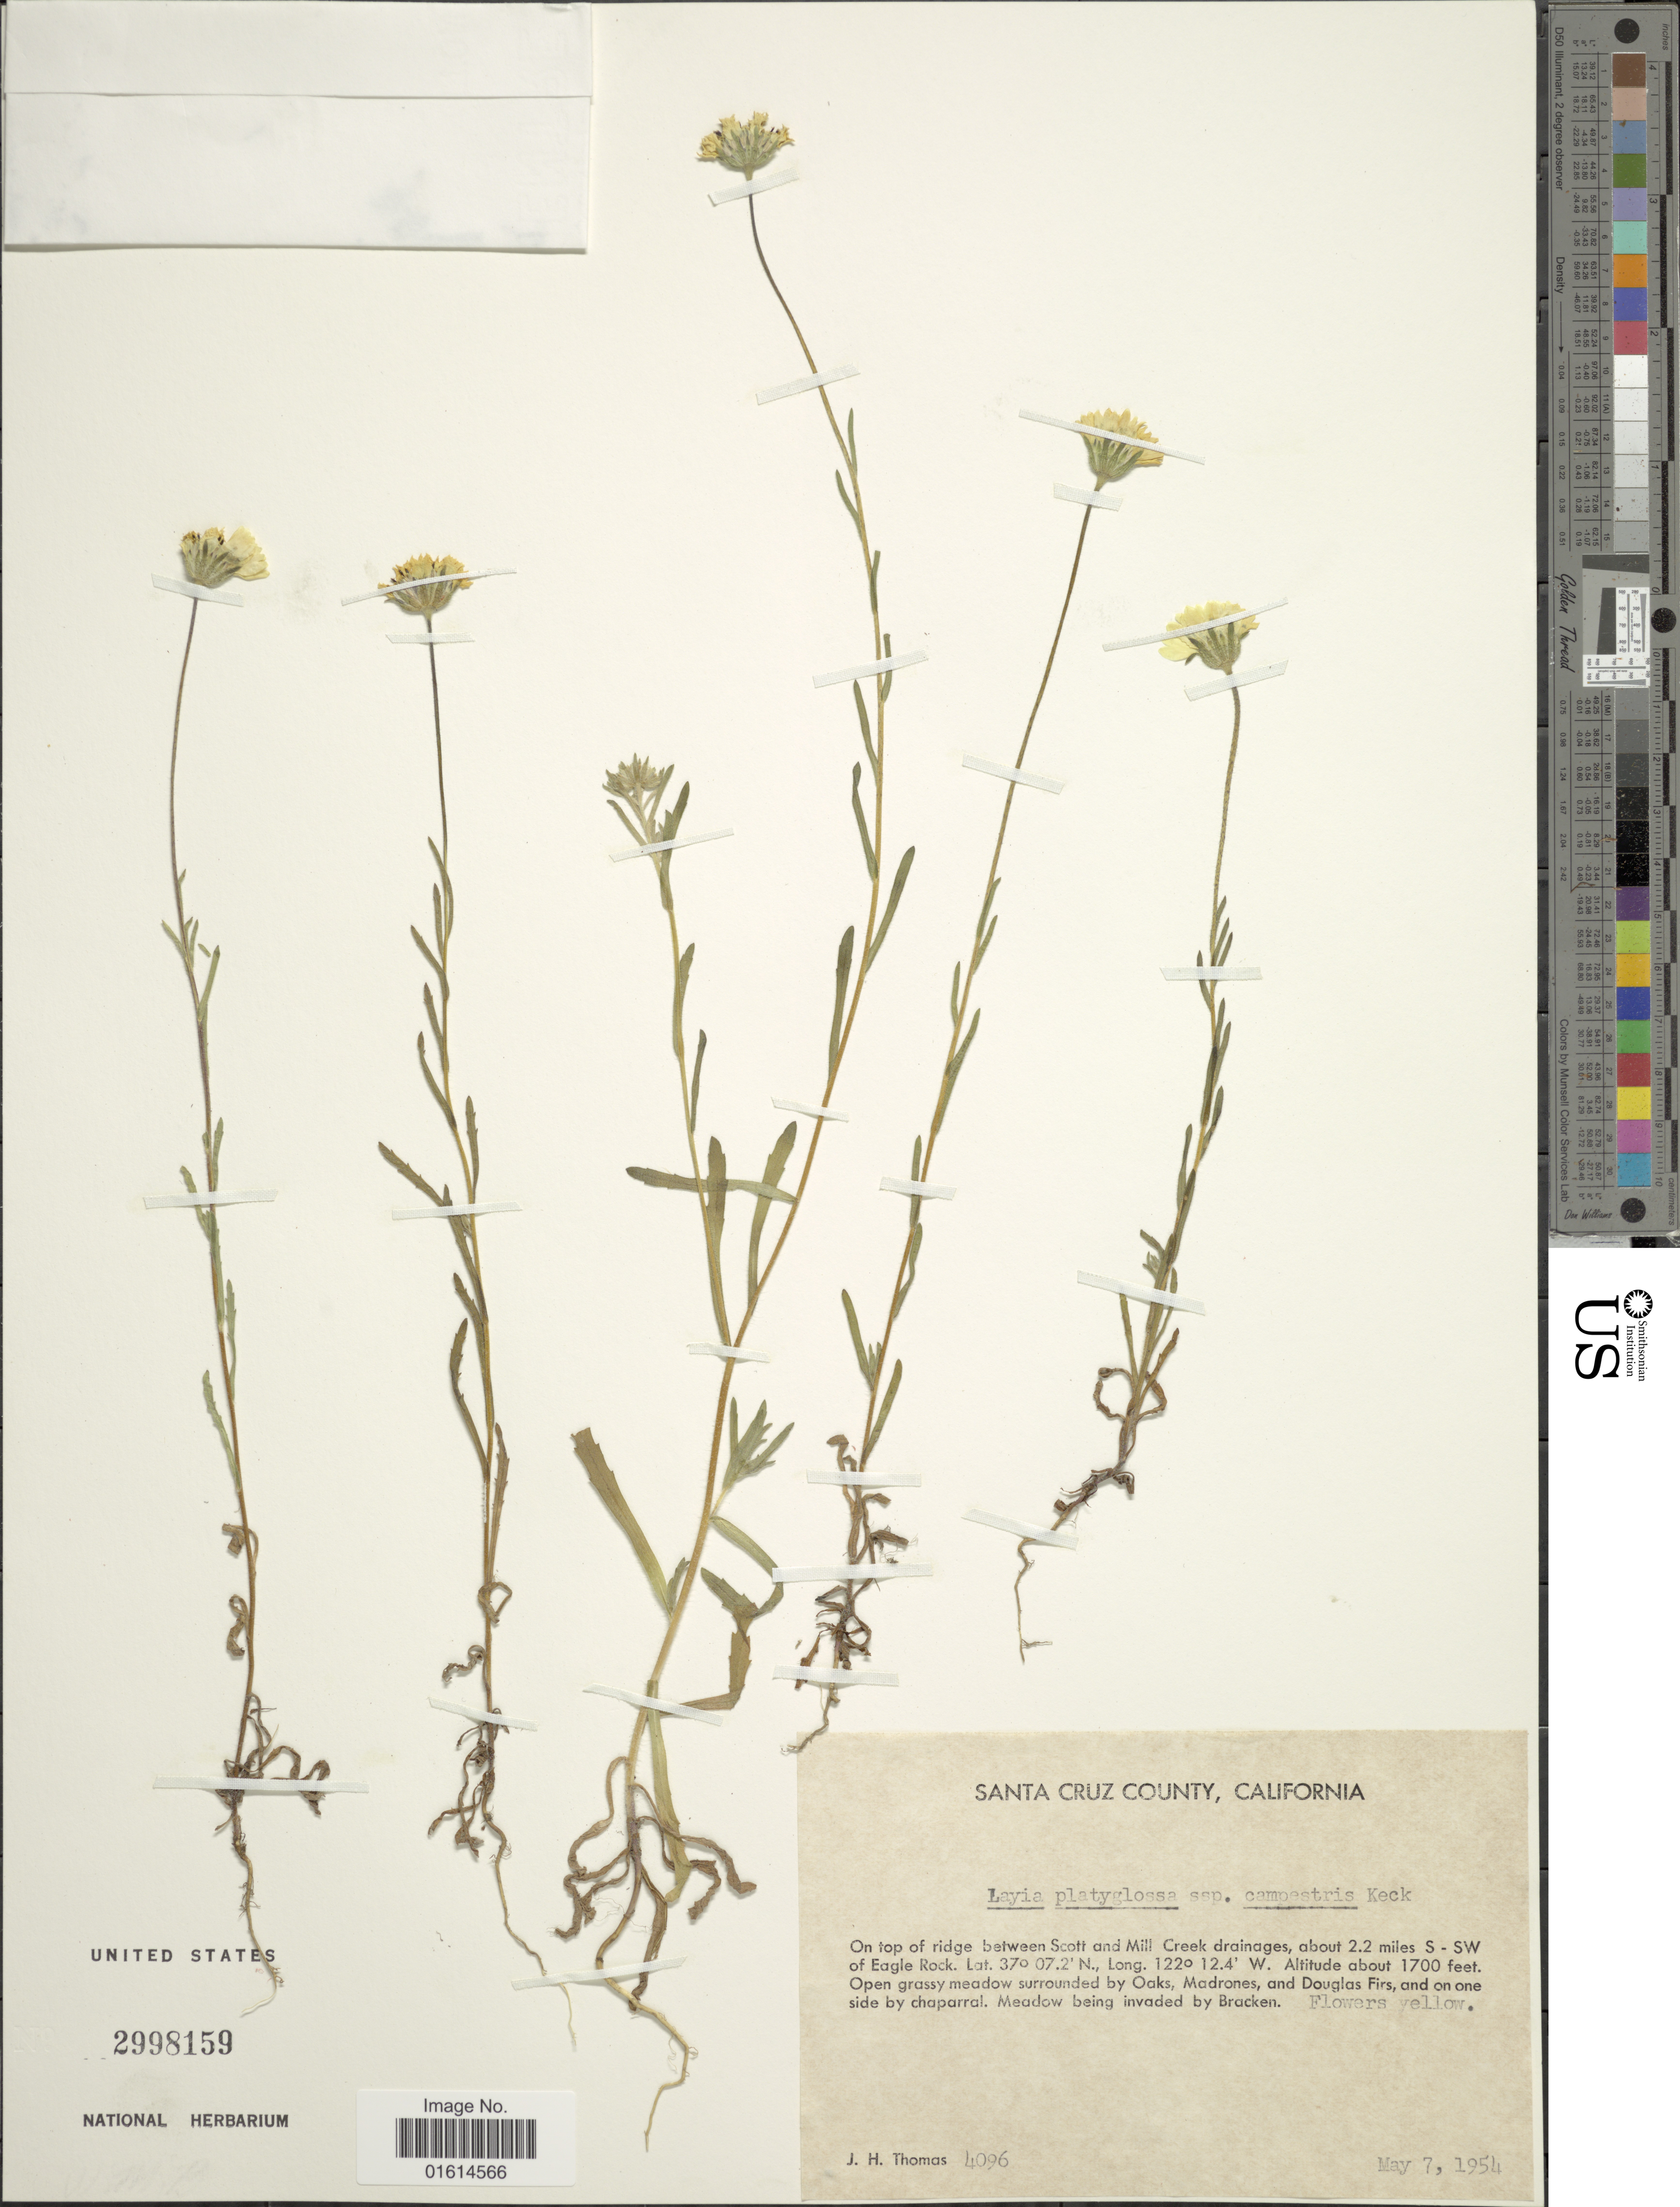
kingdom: Plantae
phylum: Tracheophyta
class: Magnoliopsida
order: Asterales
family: Asteraceae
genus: Layia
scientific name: Layia platyglossa subsp. campestris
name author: D.D. Keck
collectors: J. H. Thomas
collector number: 4096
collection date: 1954-05-07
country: United States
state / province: California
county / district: Santa Cruz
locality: Santa Cruz County, on top of ridge between Scott and Mill Creek drainages, about 2.2 miles S-SW of Eagle Rock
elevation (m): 518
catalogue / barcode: US 2998159